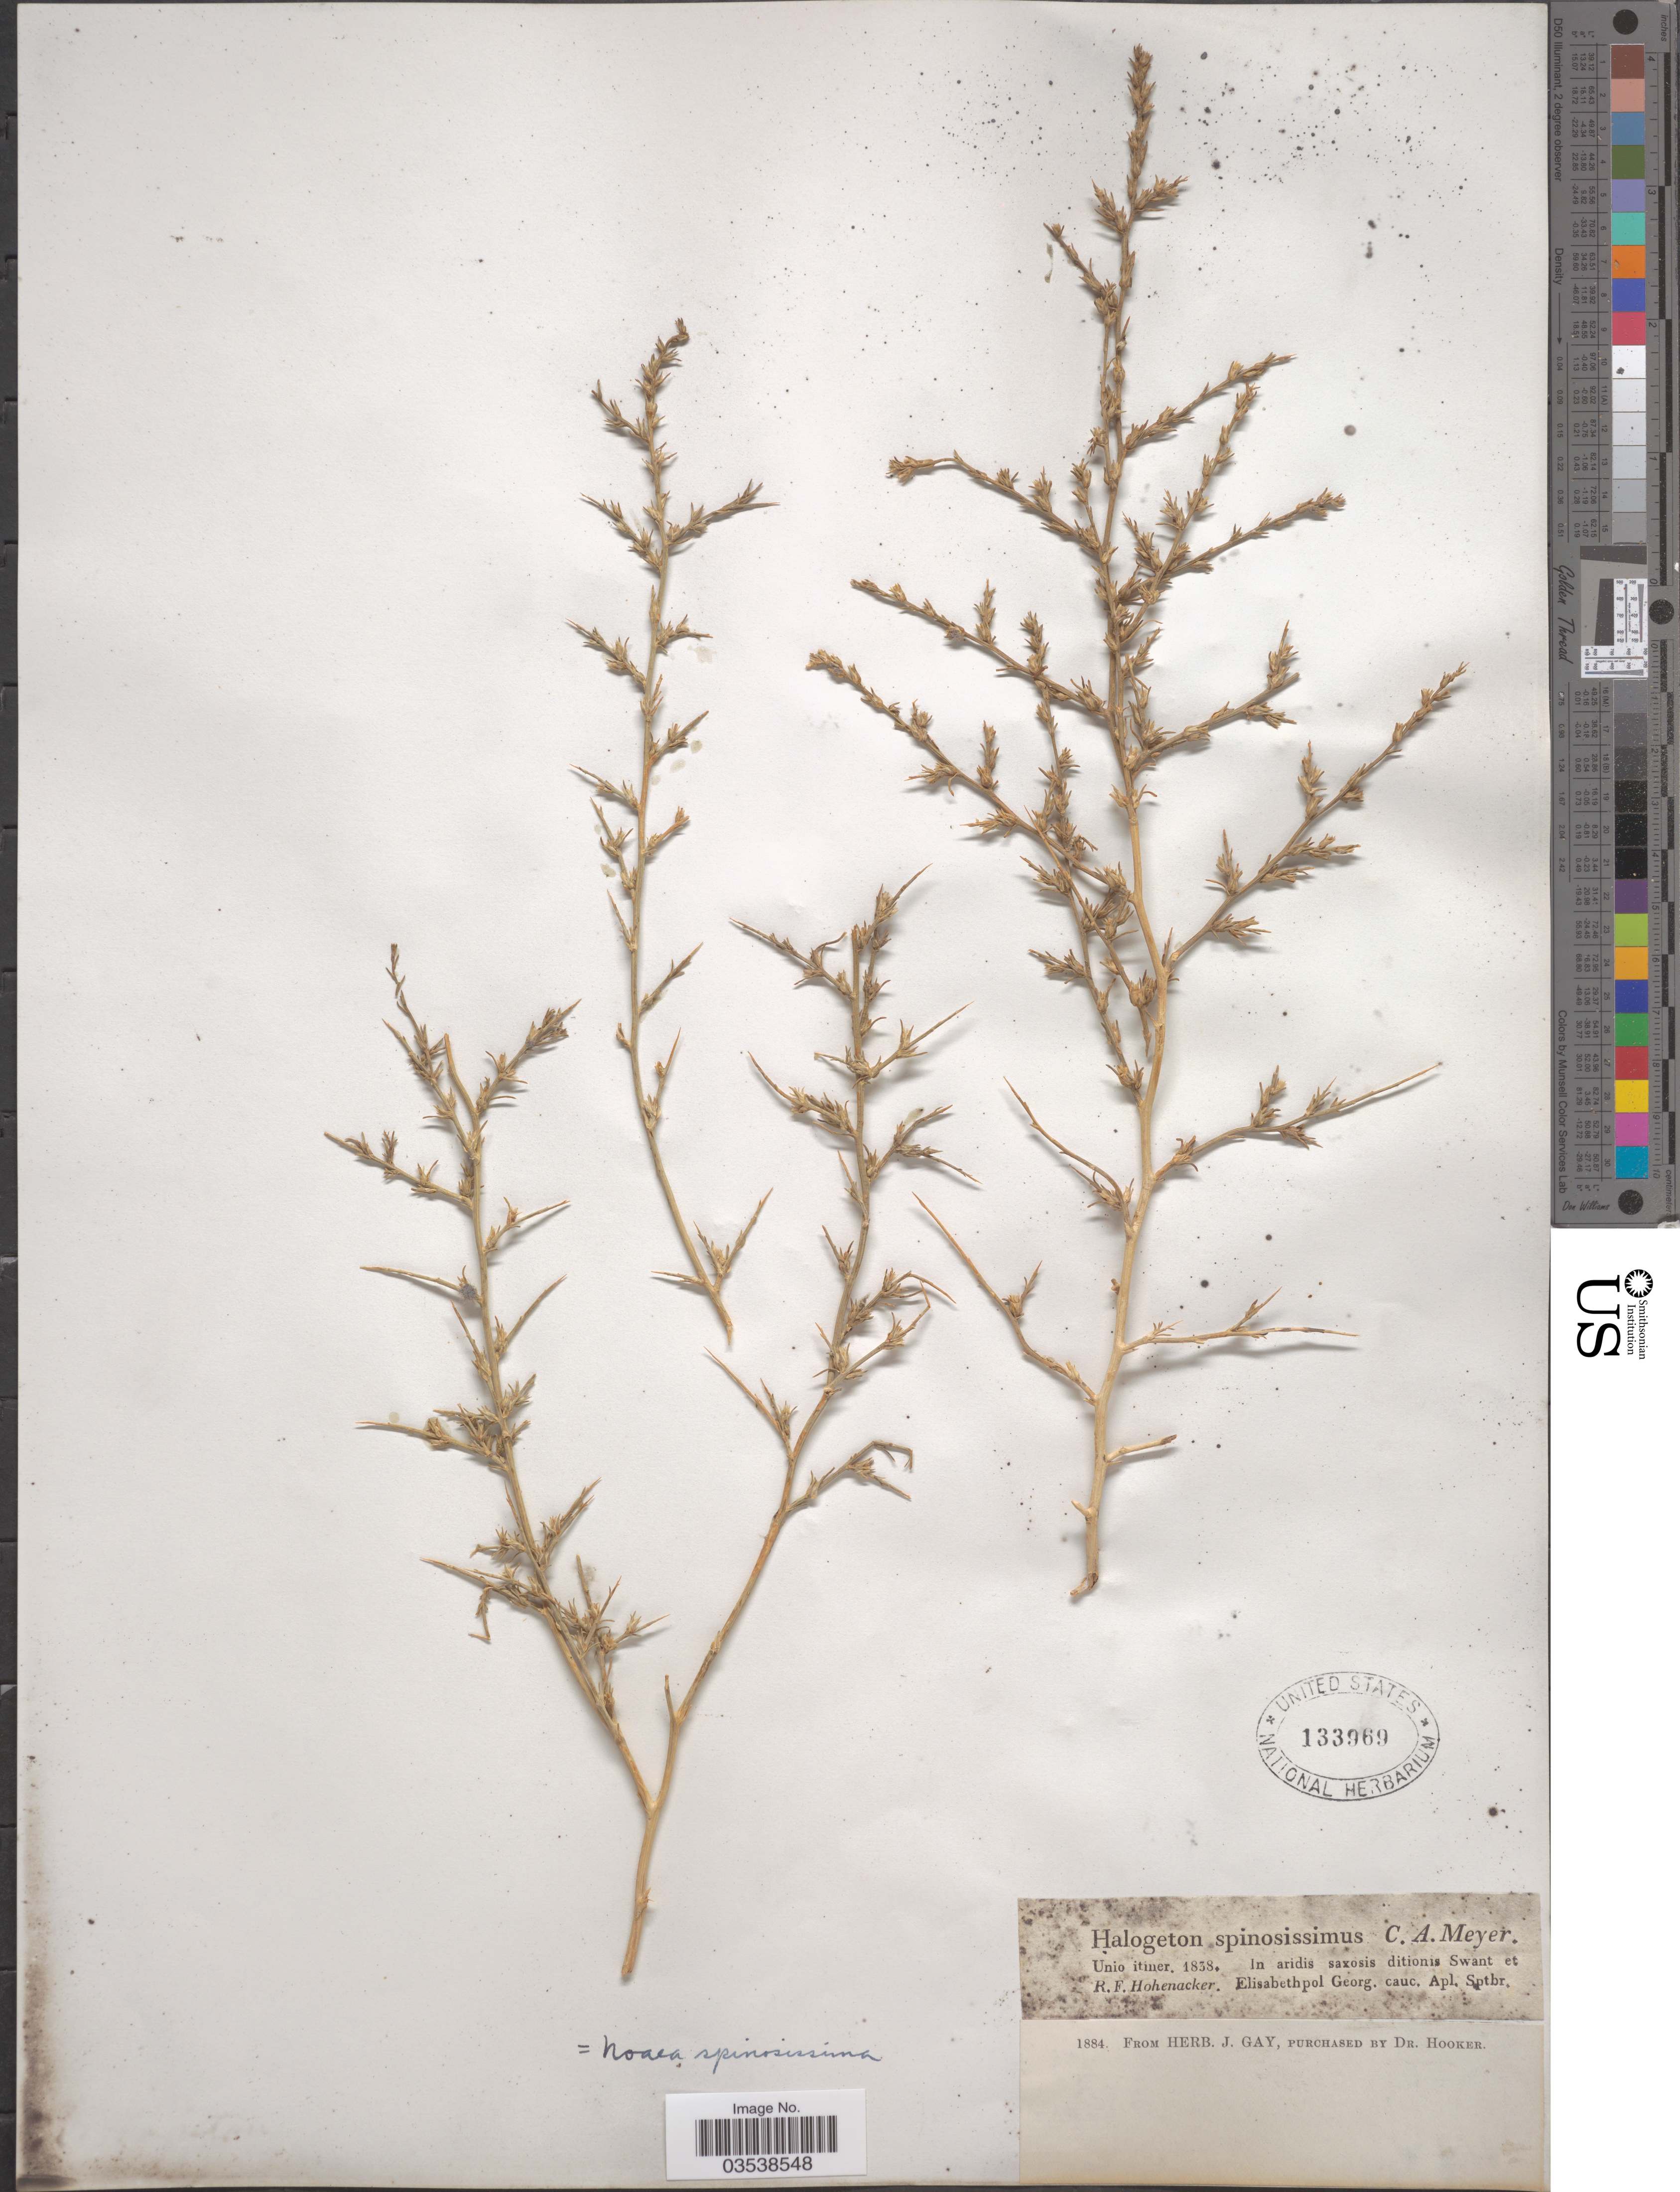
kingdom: Plantae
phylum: Tracheophyta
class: Magnoliopsida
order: Caryophyllales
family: Amaranthaceae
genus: Noaea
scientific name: Noaea spinosissima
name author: Moq. & L.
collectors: R. F. Hohenacker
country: Georgia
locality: In aridis saxosis ditionis Swant et Elisabethpol.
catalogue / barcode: US 133969